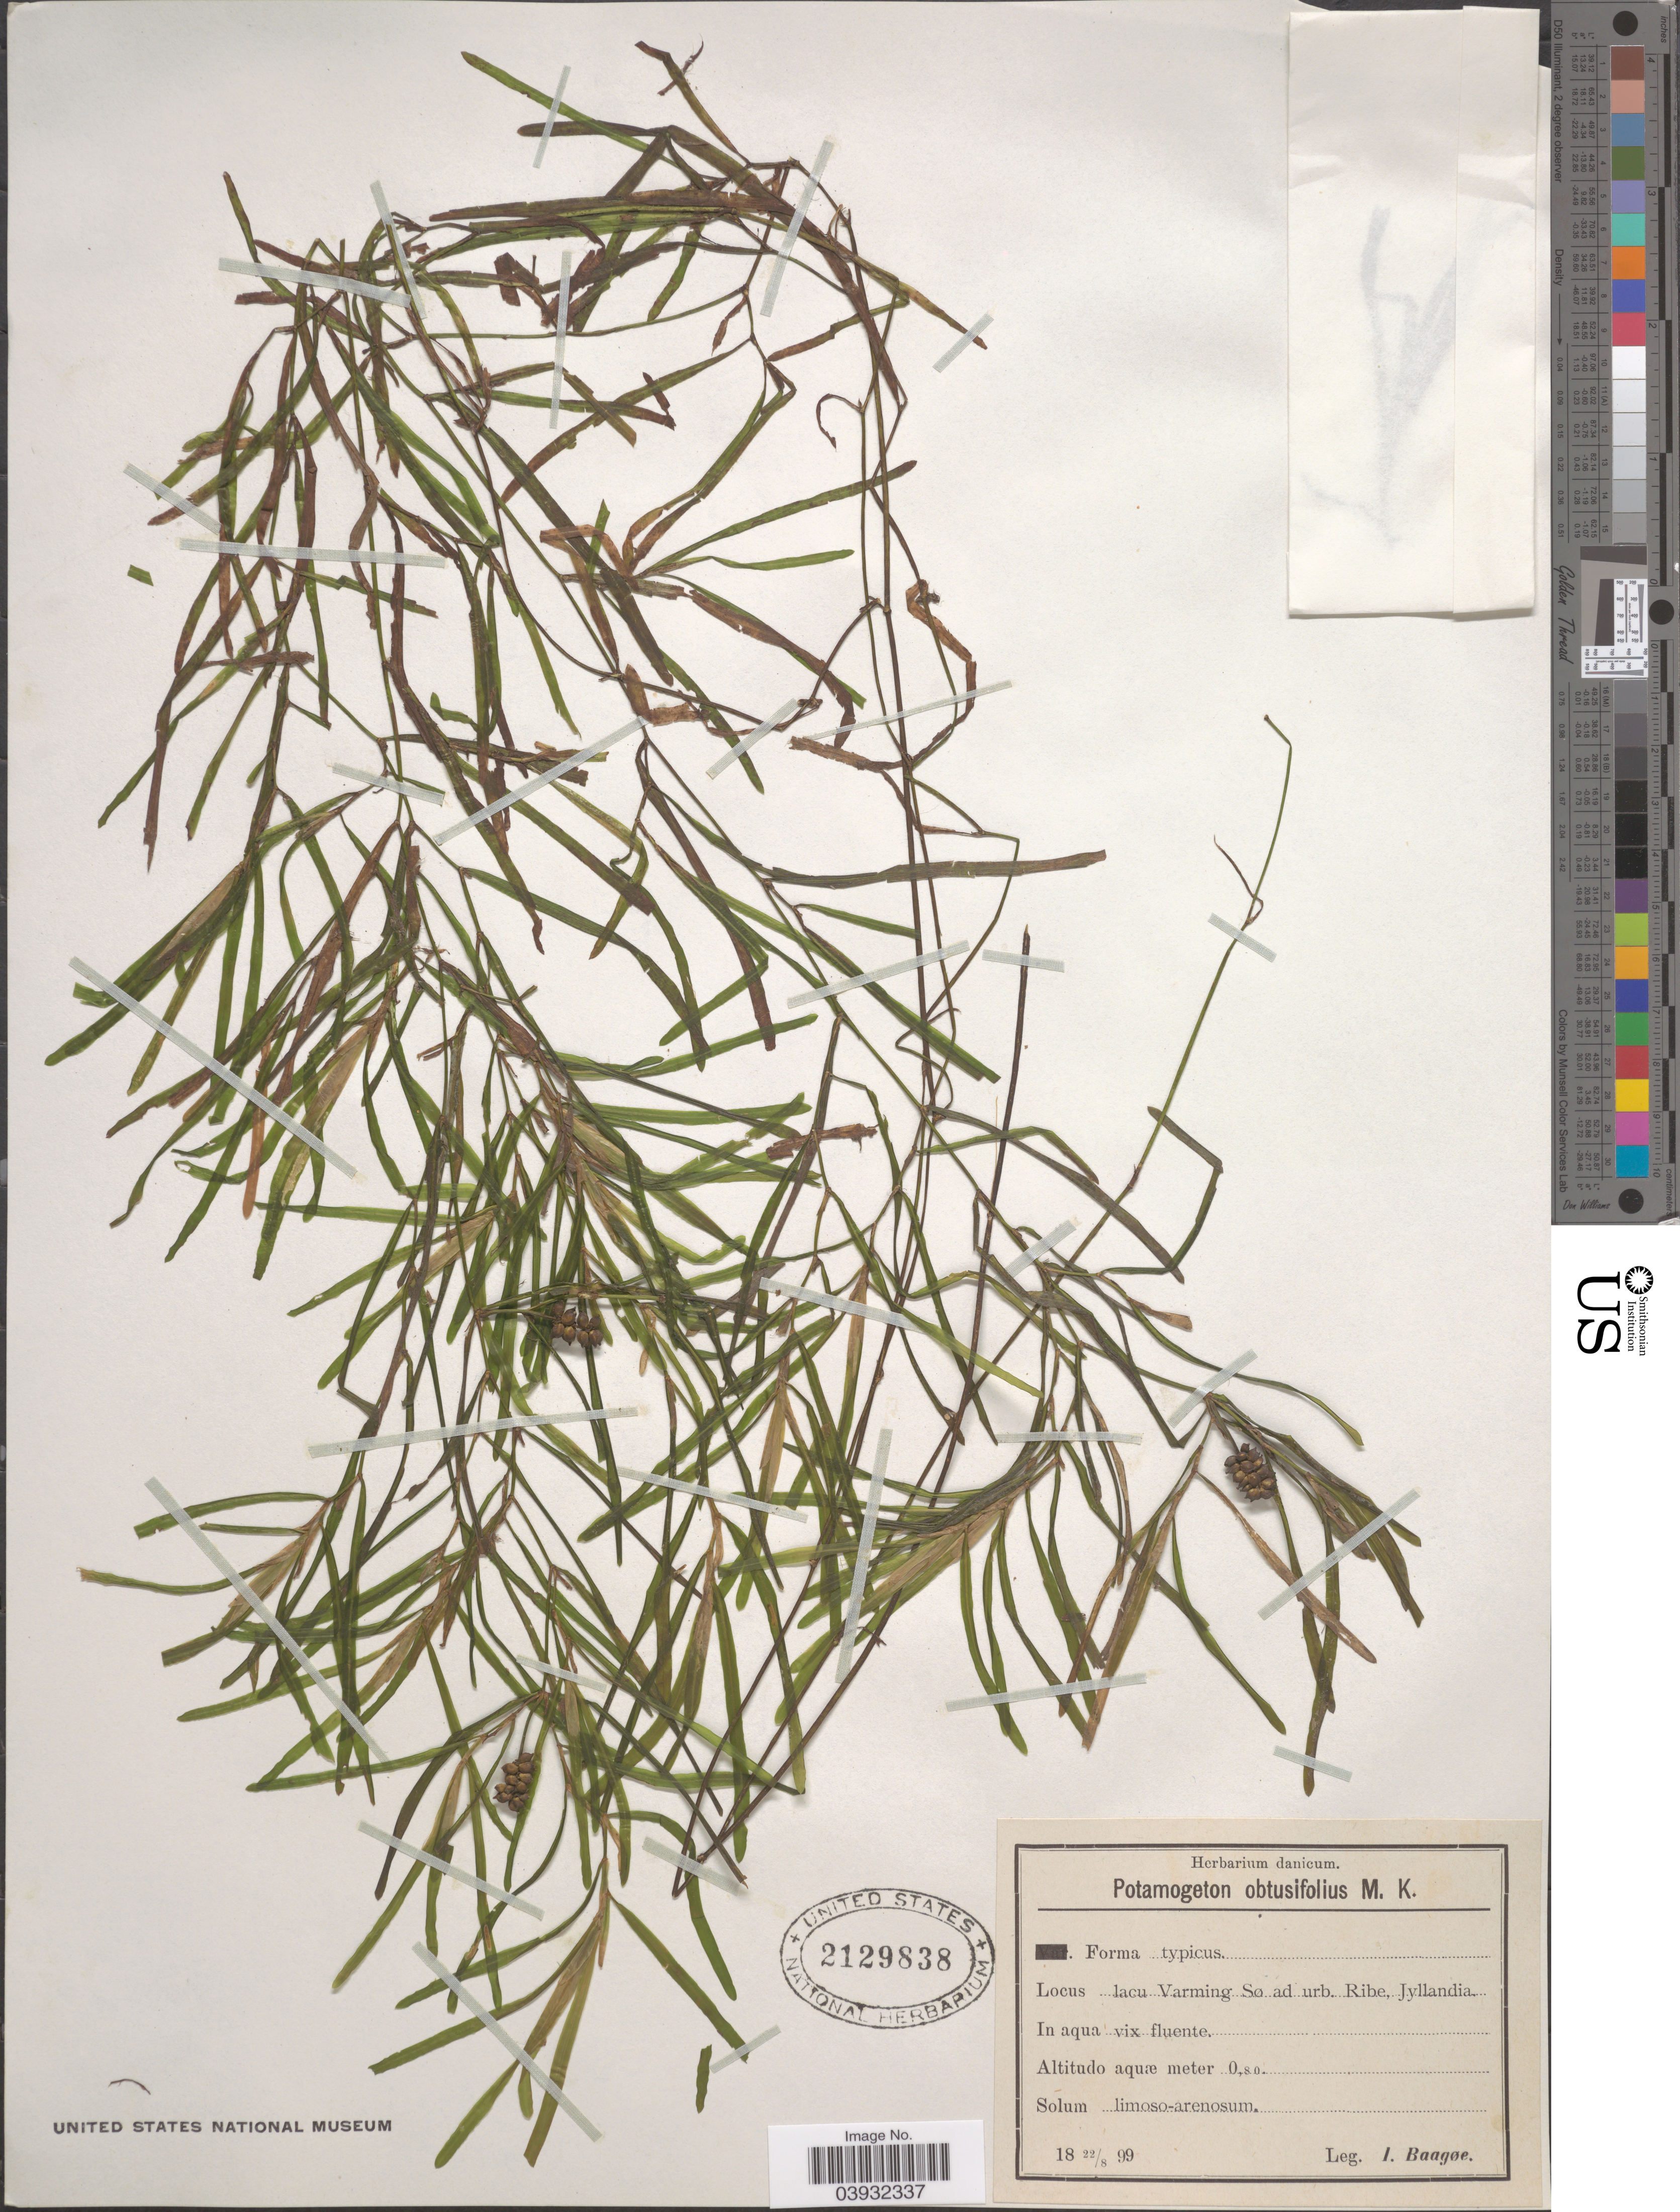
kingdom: Plantae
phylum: Tracheophyta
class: Liliopsida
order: Alismatales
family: Potamogetonaceae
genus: Potamogeton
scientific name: Potamogeton obtusifolius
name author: Mert. & W.D.J. Koch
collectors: I. Baagøe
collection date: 1899-08-22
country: Denmark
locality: Lacu Varming Sø ad urb. Ribe, Jyllandia.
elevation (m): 0.8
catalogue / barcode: US 2129838